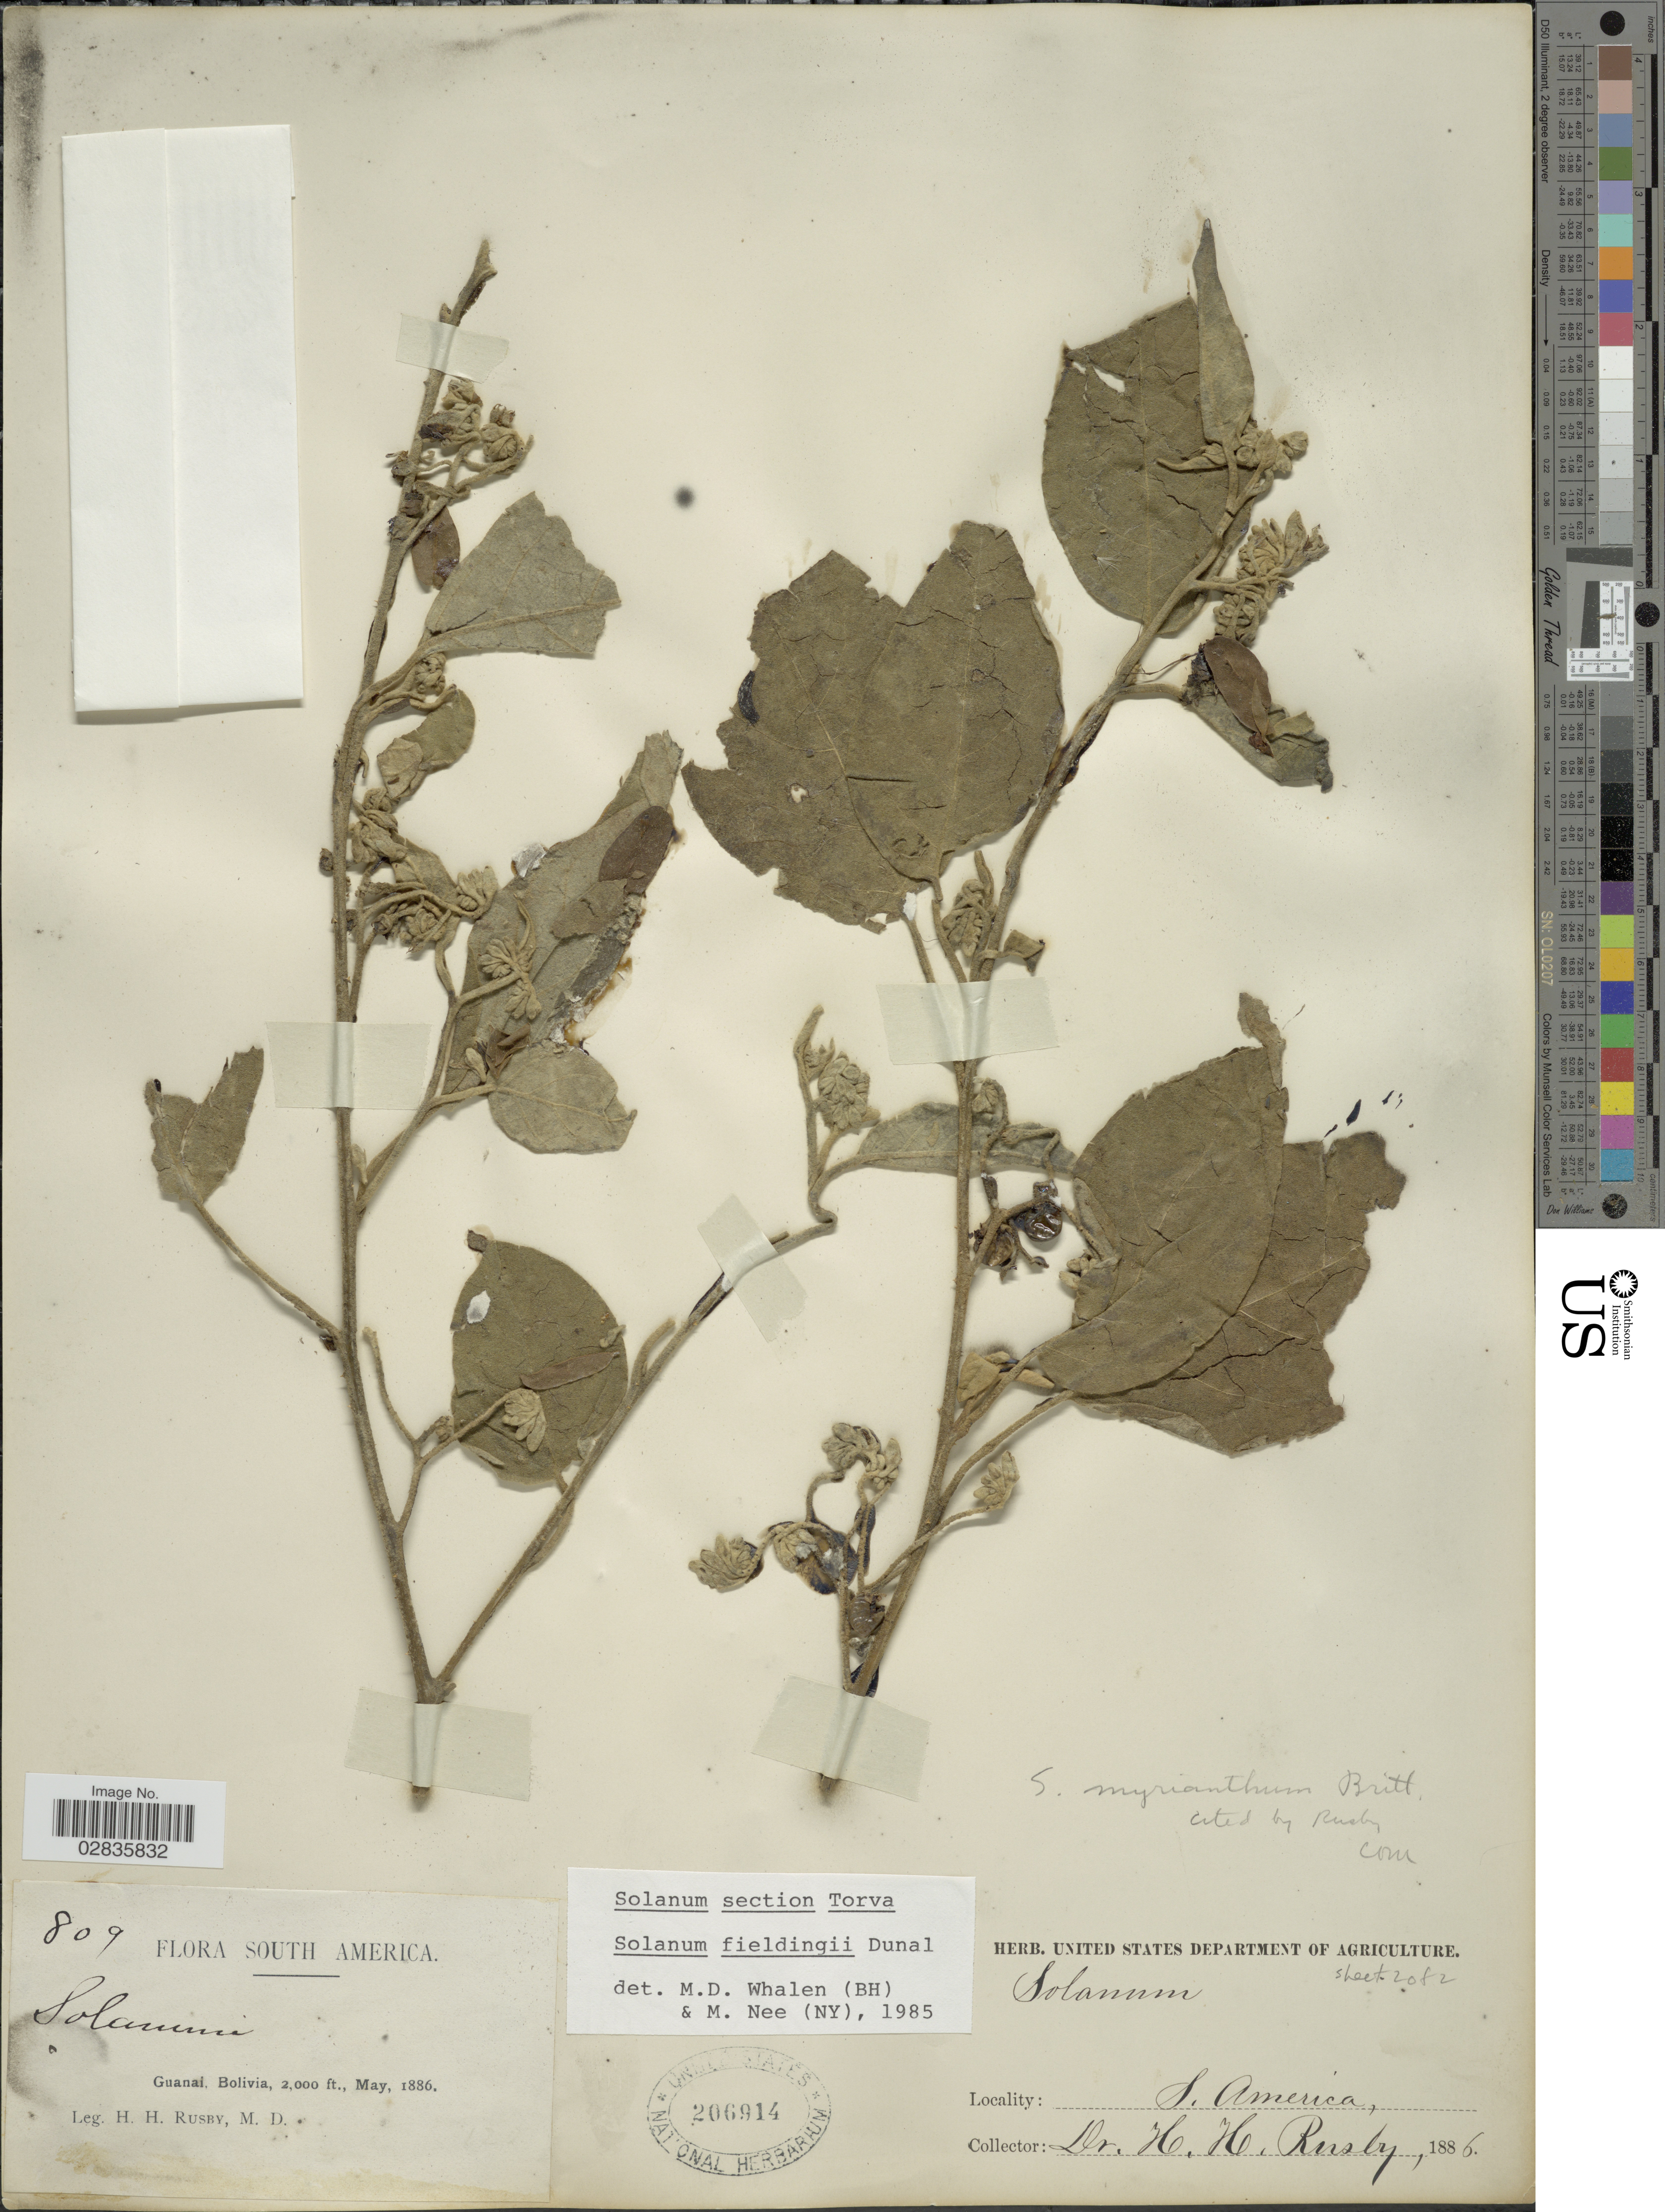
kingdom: Plantae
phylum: Tracheophyta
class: Magnoliopsida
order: Solanales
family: Solanaceae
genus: Solanum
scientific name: Solanum fieldingii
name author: Moric. ex Dunal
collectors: H. H. Rusby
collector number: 809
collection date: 1886-05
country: Bolivia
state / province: La Páz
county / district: Larecaja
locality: Guanay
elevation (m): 610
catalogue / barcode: US 206914